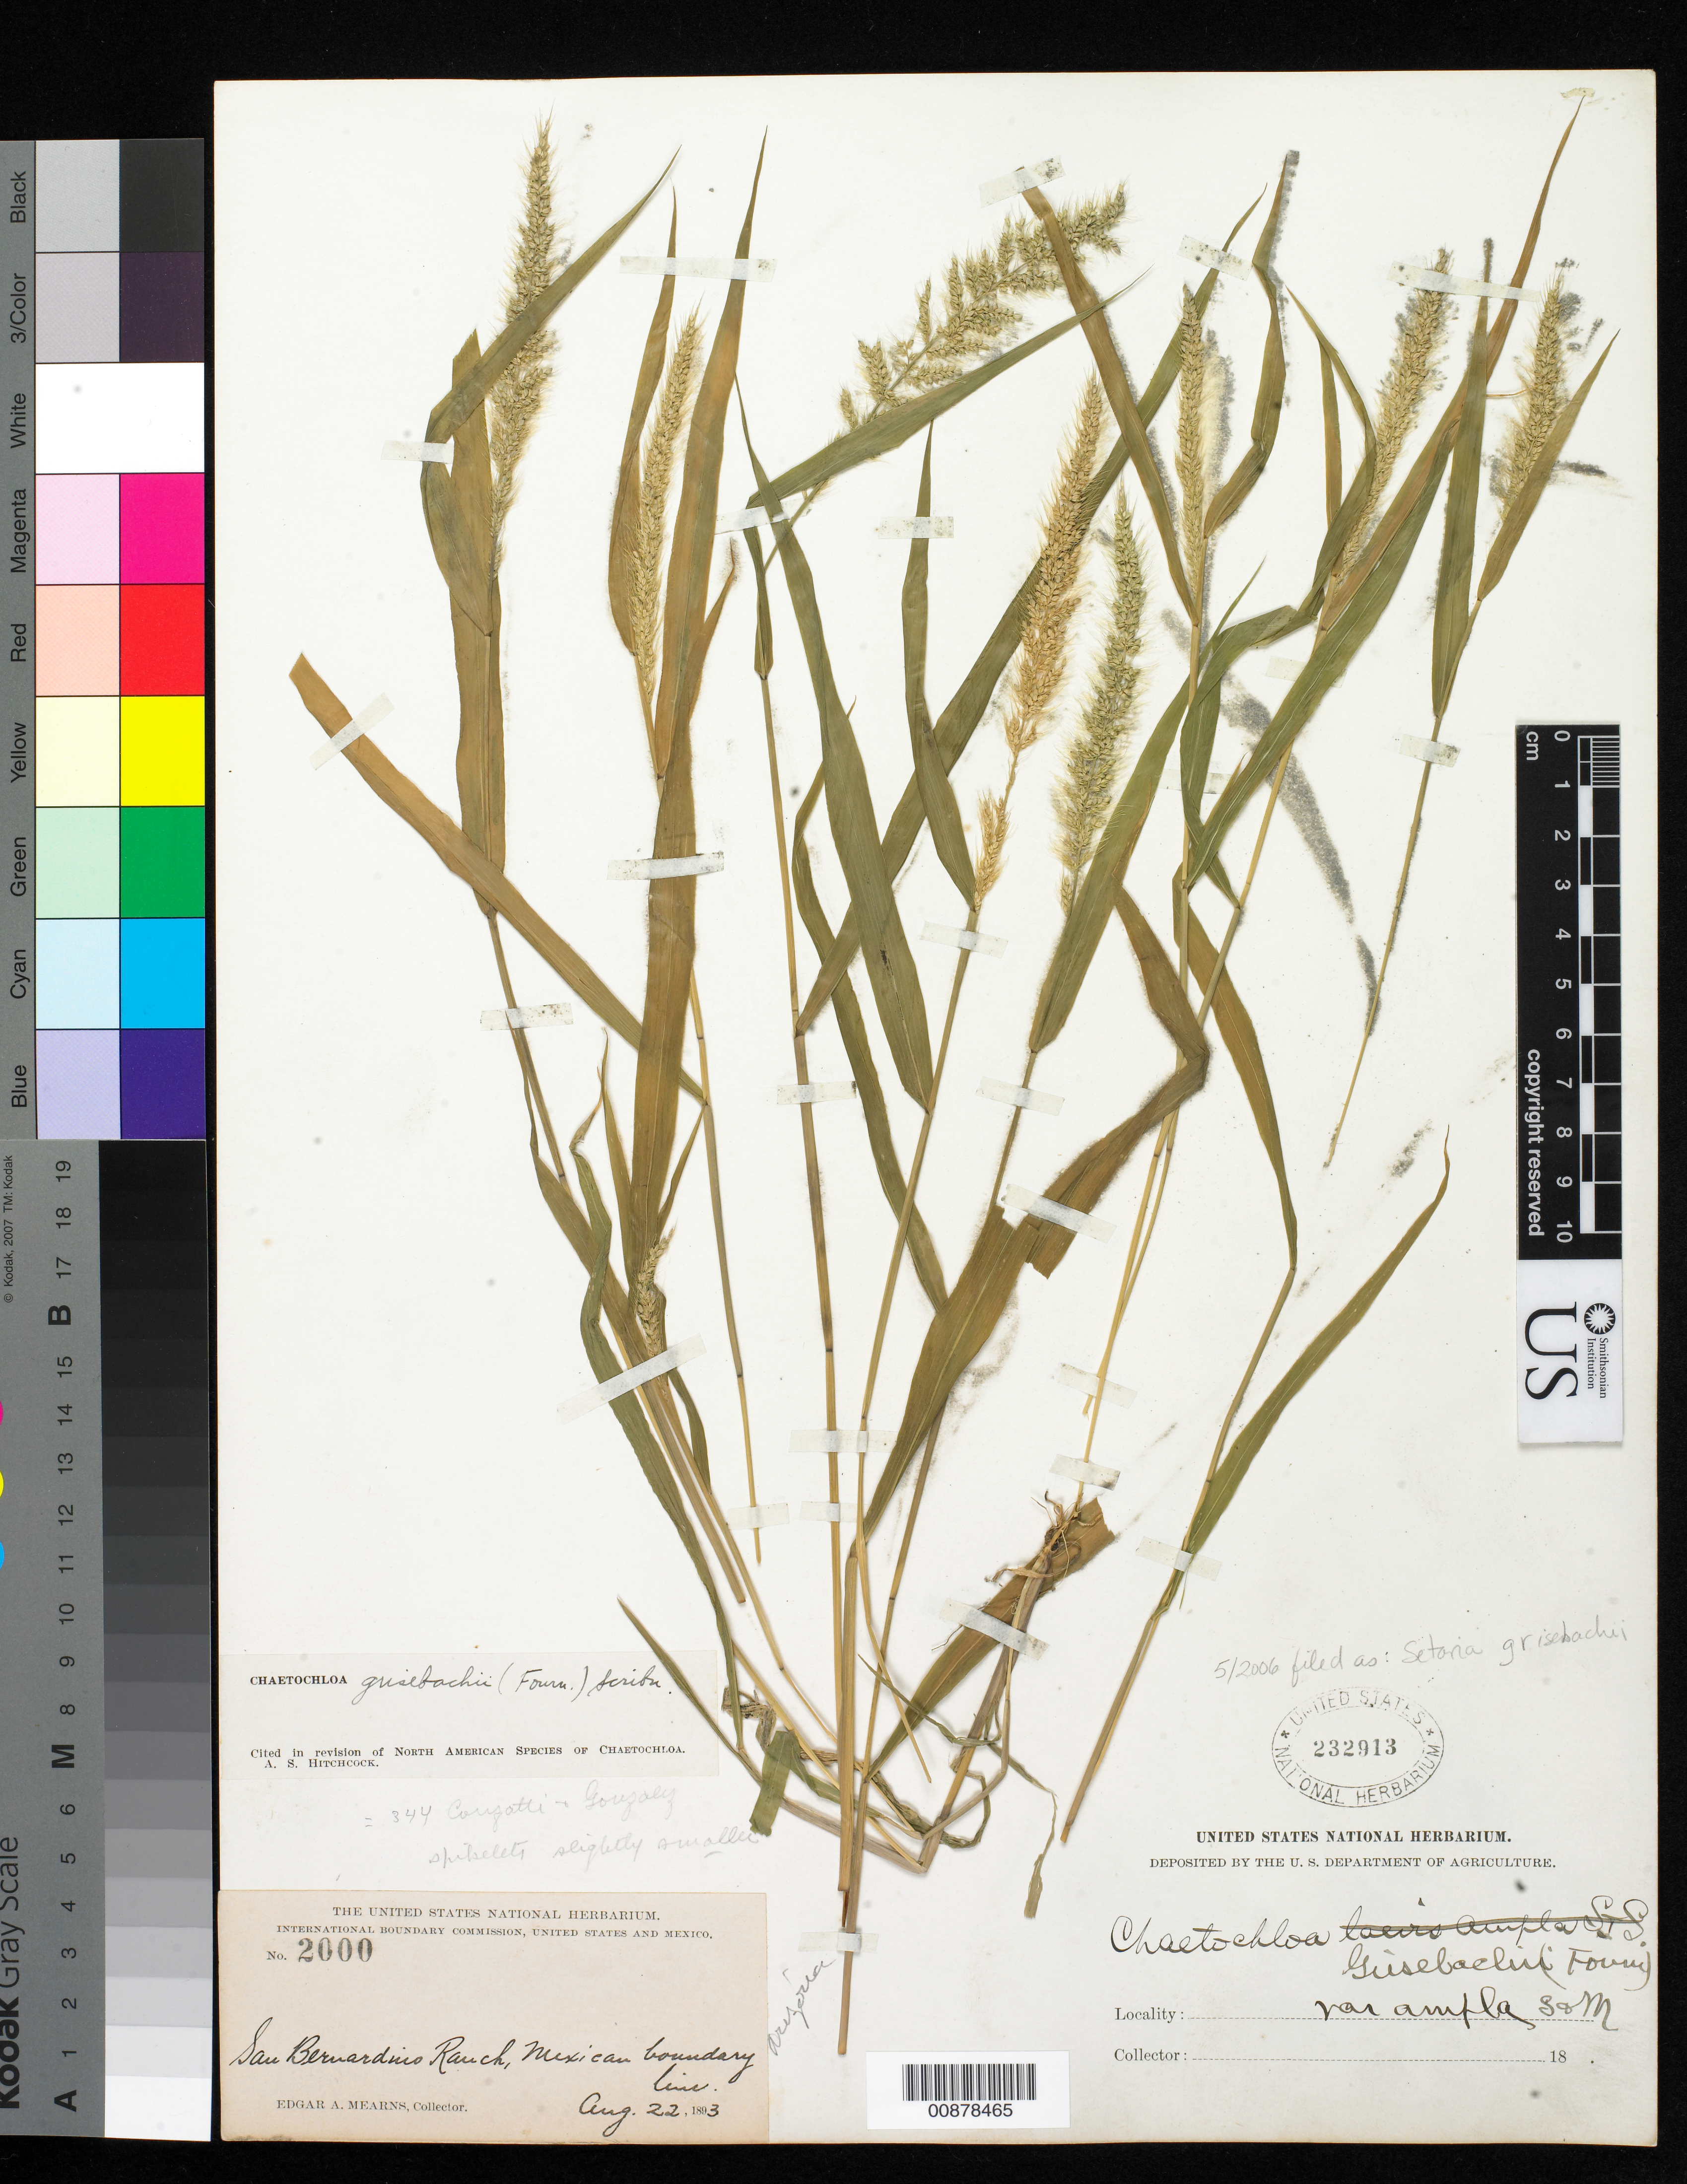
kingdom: Plantae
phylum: Tracheophyta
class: Liliopsida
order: Poales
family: Poaceae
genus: Setaria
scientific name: Setaria grisebachii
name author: E. Fourn.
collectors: E. A. Mearns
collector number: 2000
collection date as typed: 22 Aug 1893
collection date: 1893-08-22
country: United States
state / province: Arizona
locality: San Bernardino Ranch, Mexican Boundary Line.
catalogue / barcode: US 232913